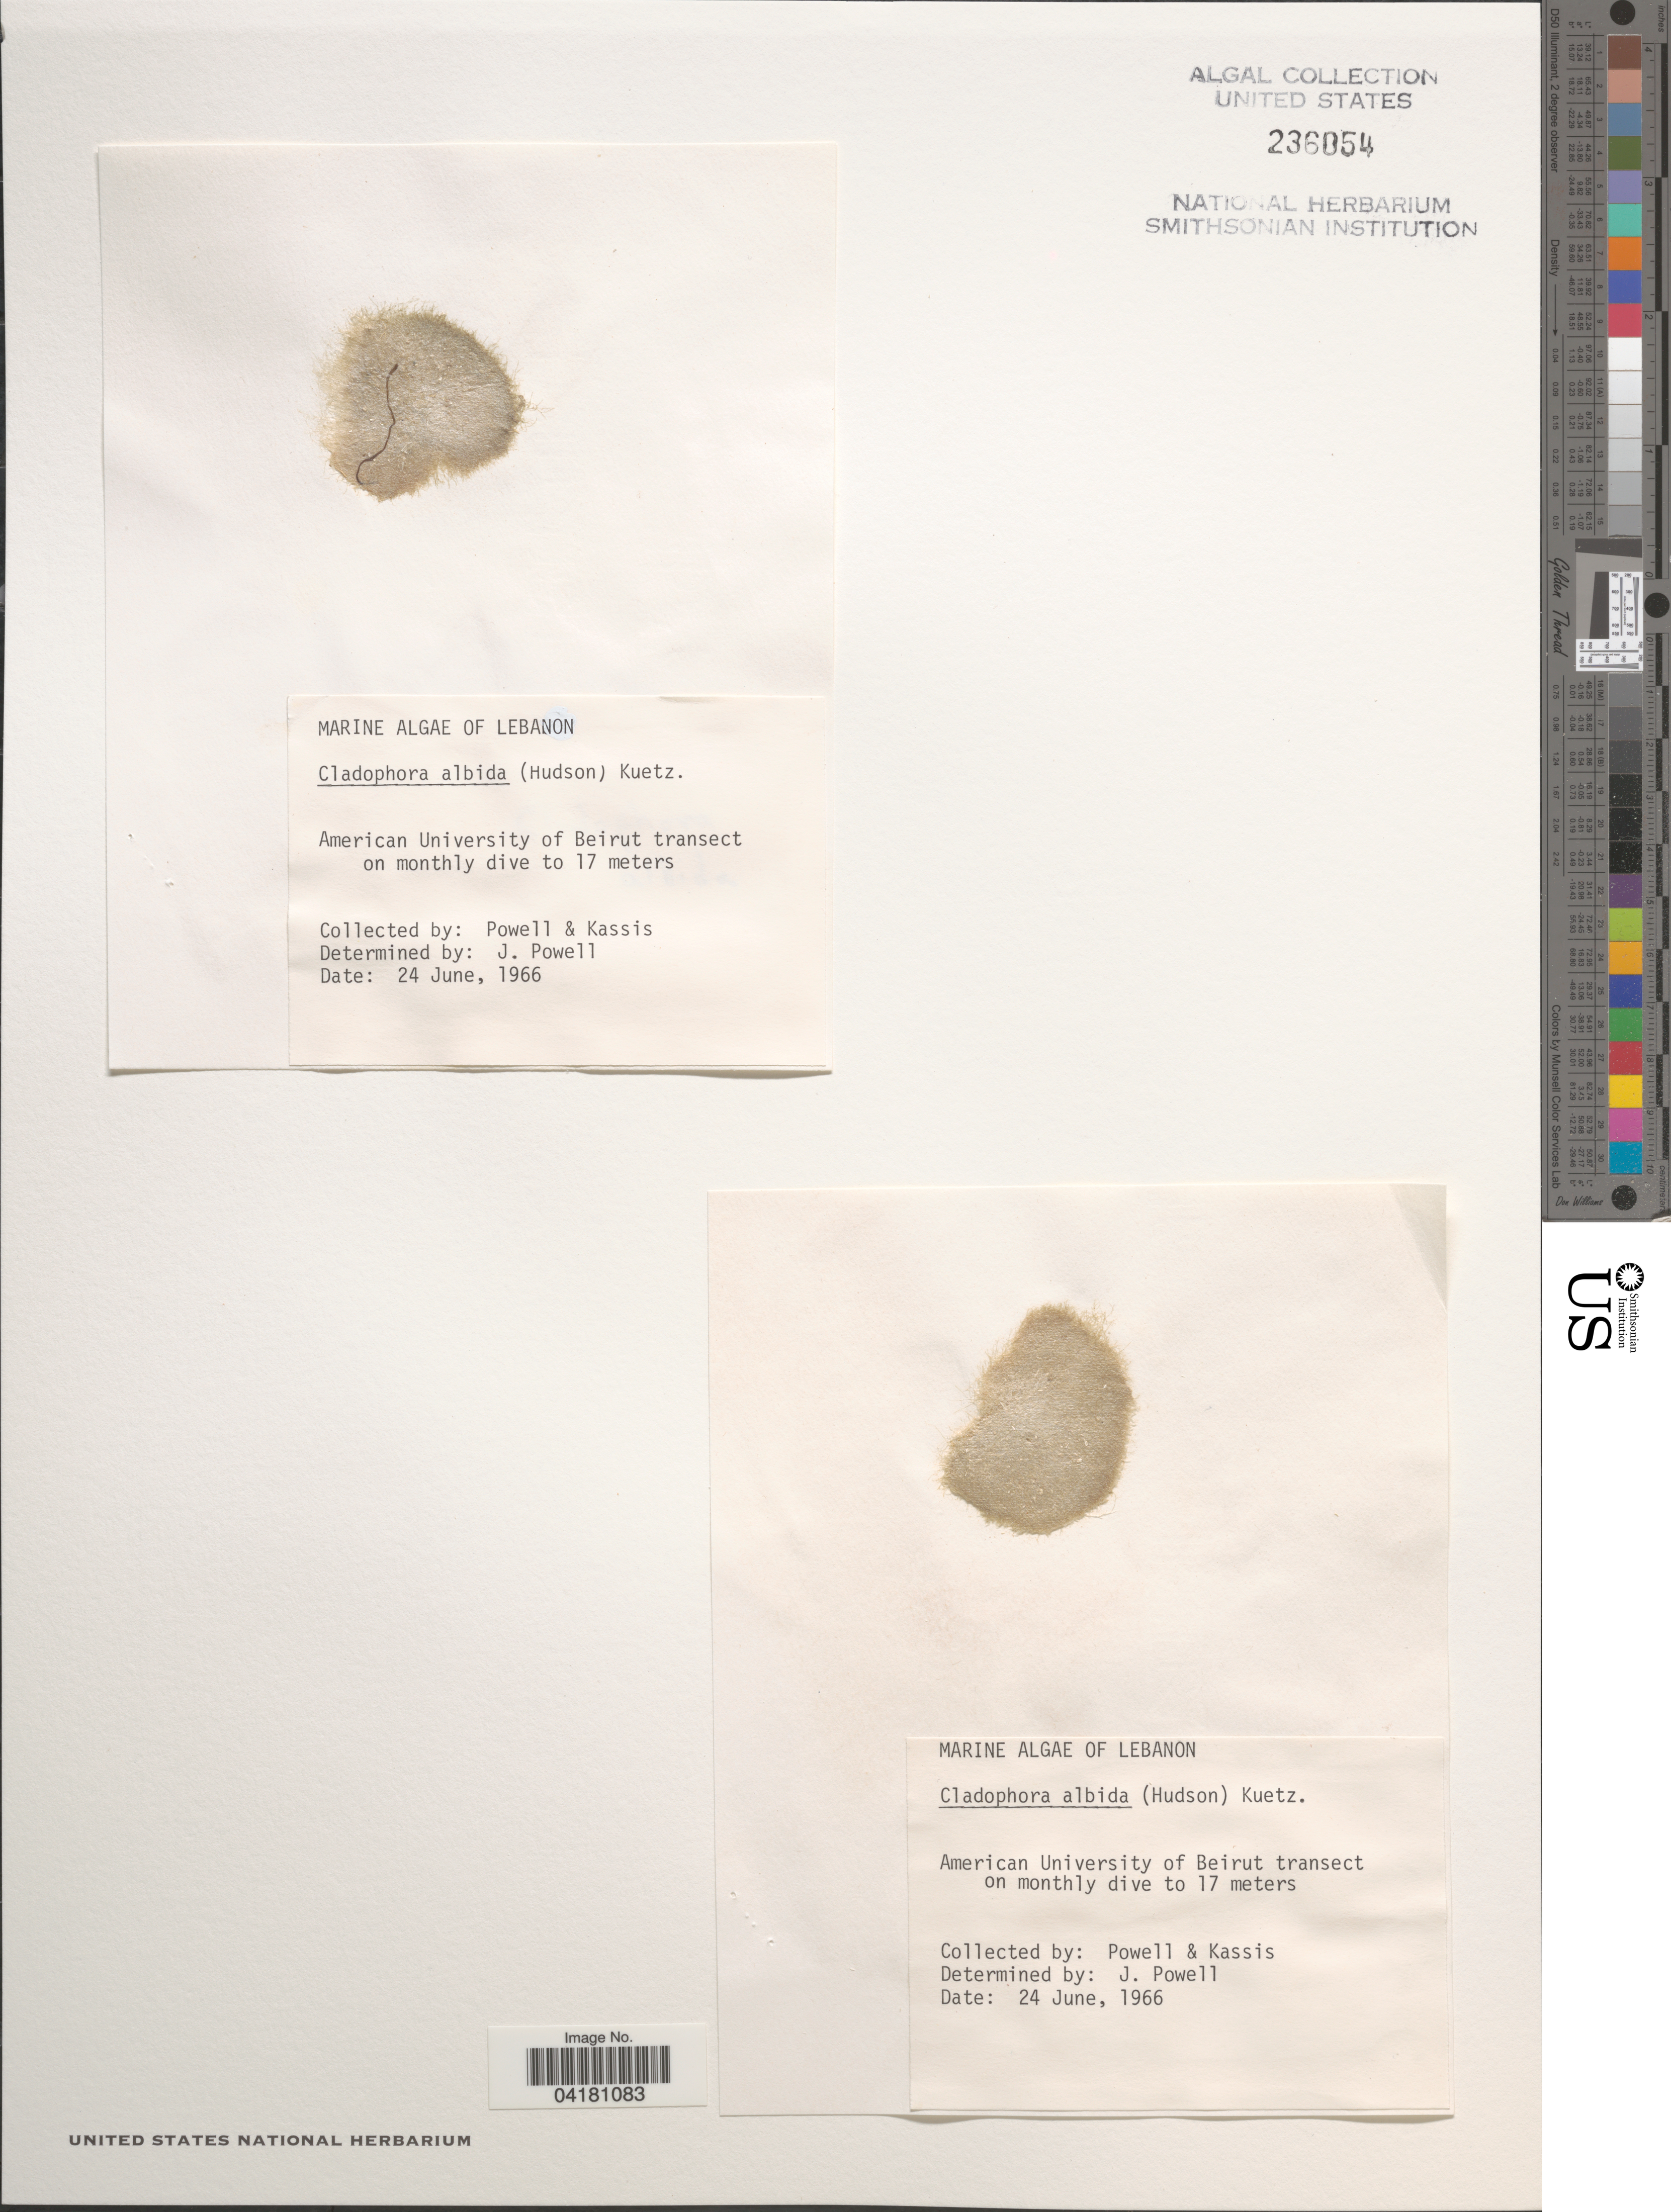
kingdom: Plantae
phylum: Chlorophyta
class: Ulvophyceae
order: Cladophorales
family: Cladophoraceae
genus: Cladophora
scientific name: Cladophora albida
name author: (Nees) Kütz.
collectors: -. Powell & Kassis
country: Lebanon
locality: American University of Beirut transect on monthly dive to 17 meters.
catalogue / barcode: US 236054